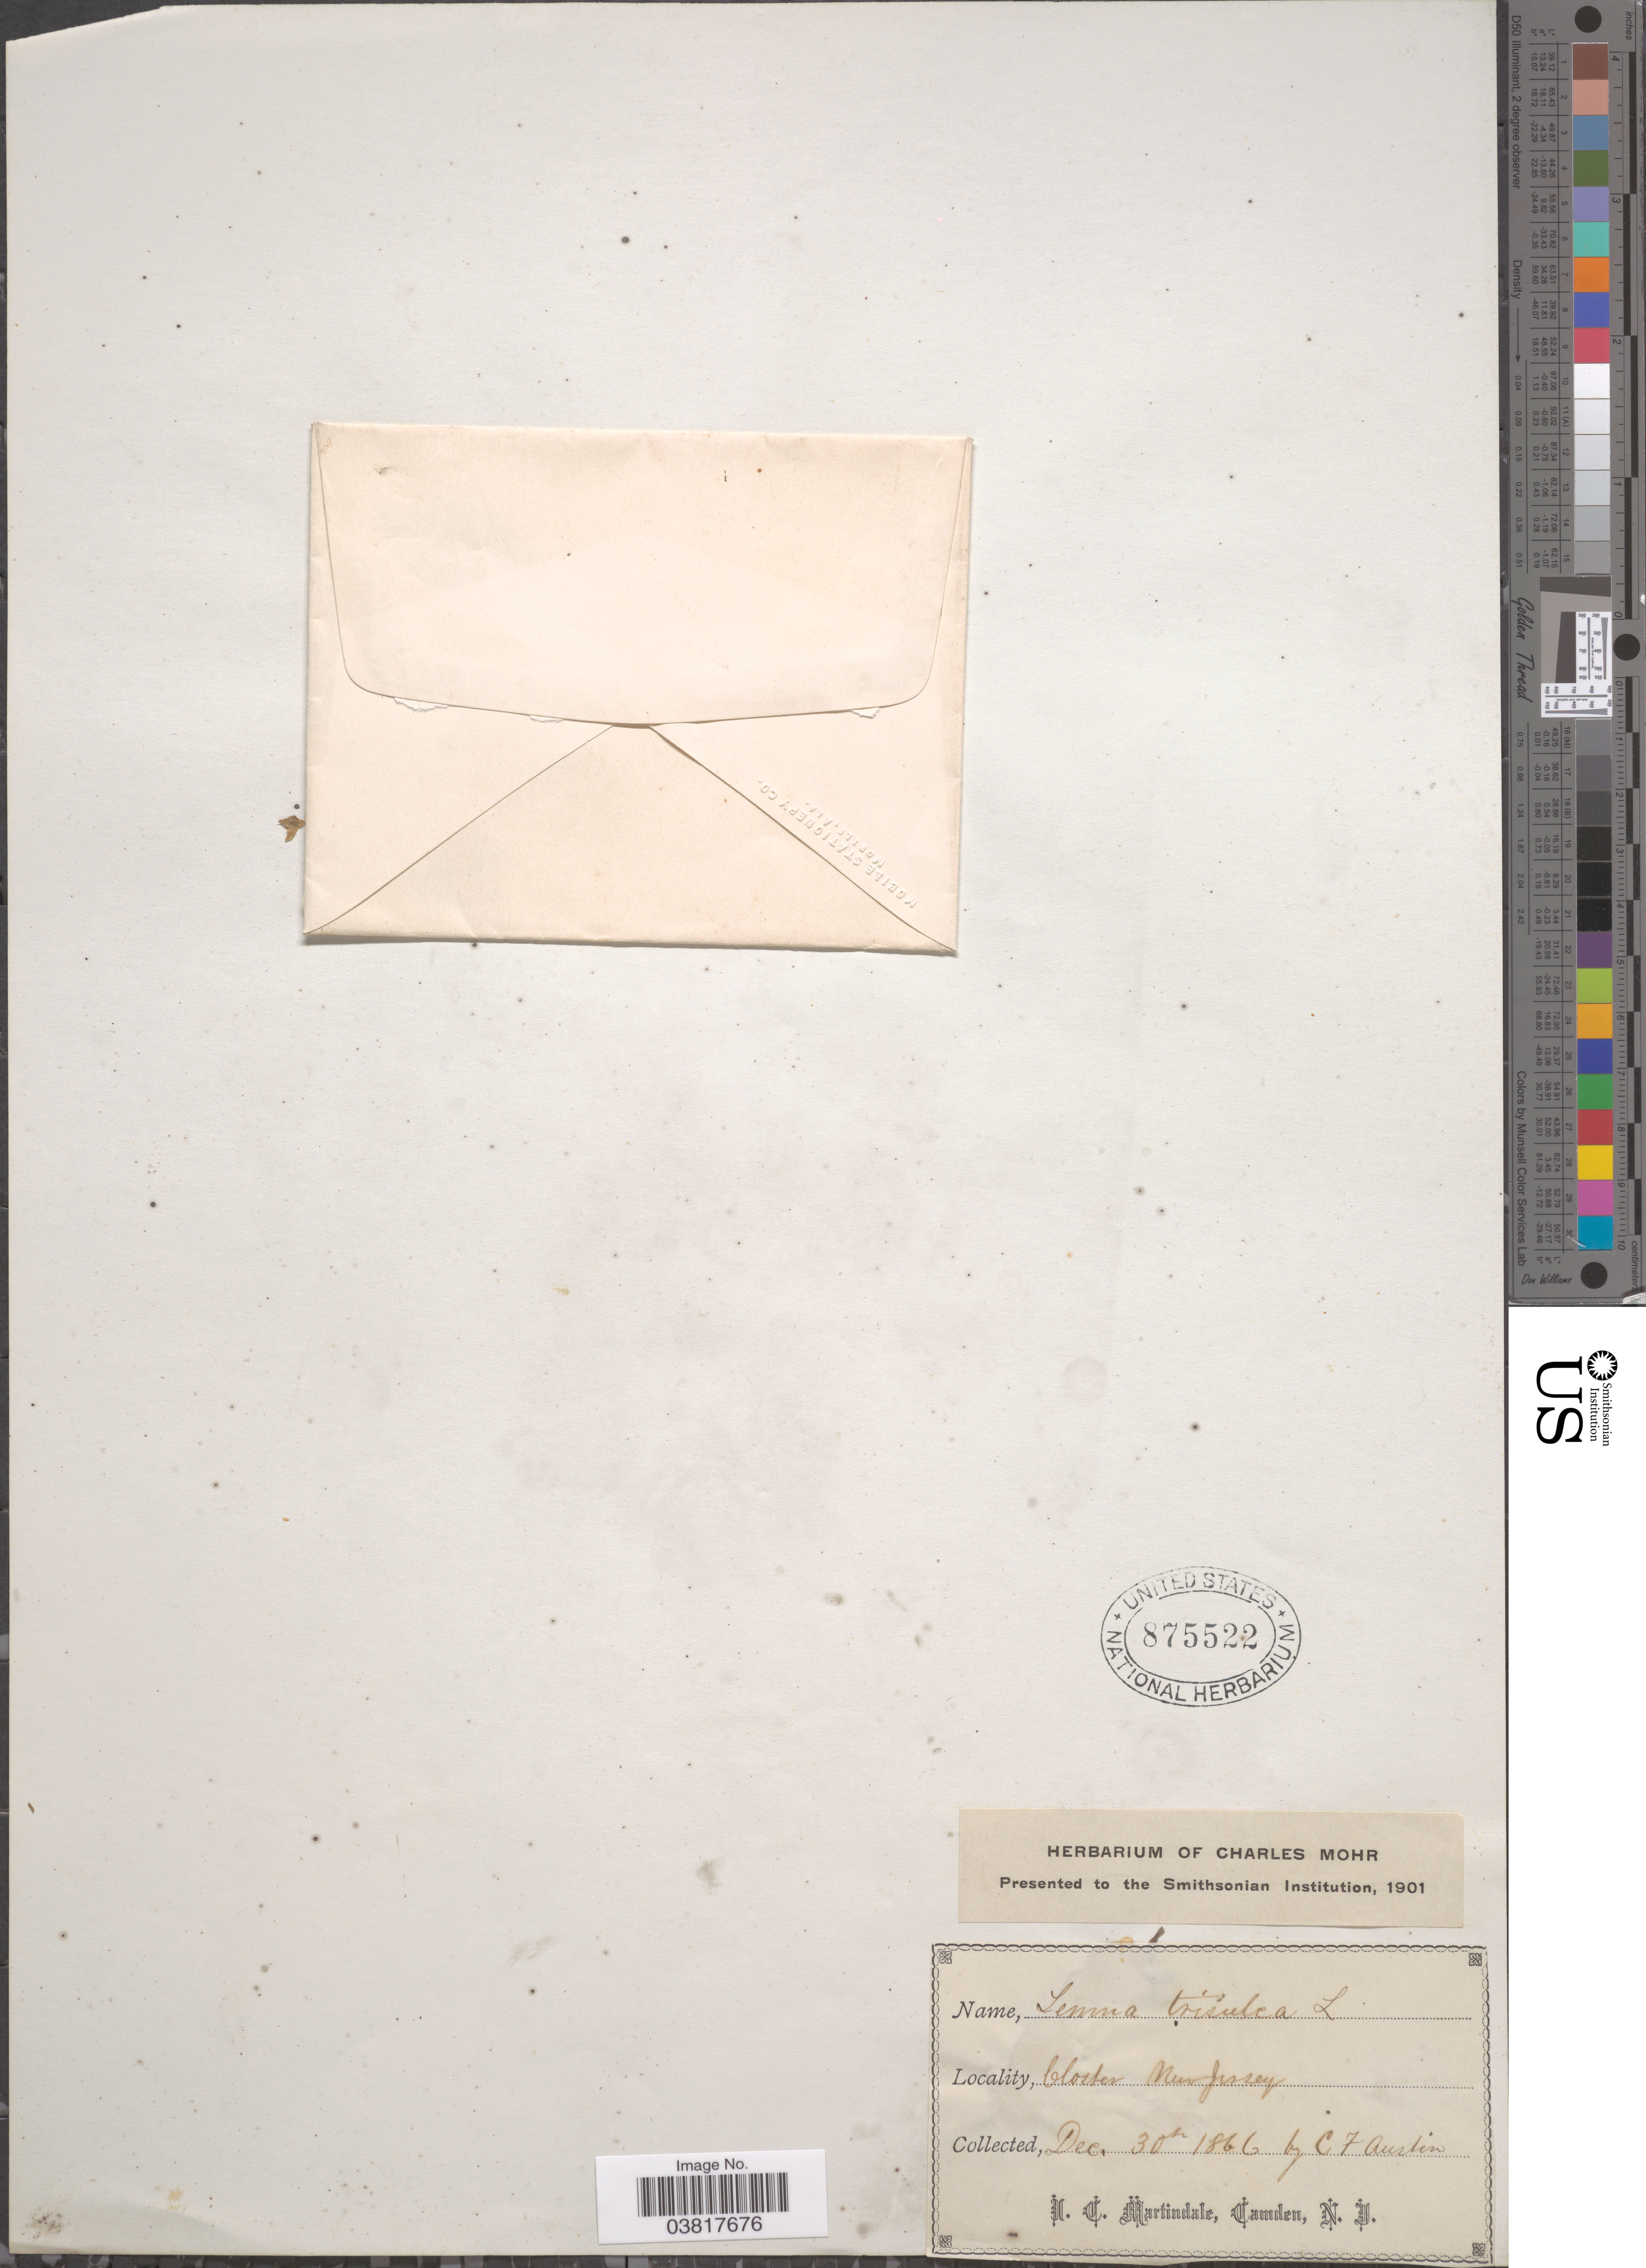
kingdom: Plantae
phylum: Tracheophyta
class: Liliopsida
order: Alismatales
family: Araceae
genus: Lemna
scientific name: Lemna trisulca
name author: L.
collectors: C. F. Austin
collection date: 1866-12-30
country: United States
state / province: New Jersey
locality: Closter.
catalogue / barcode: US 875522